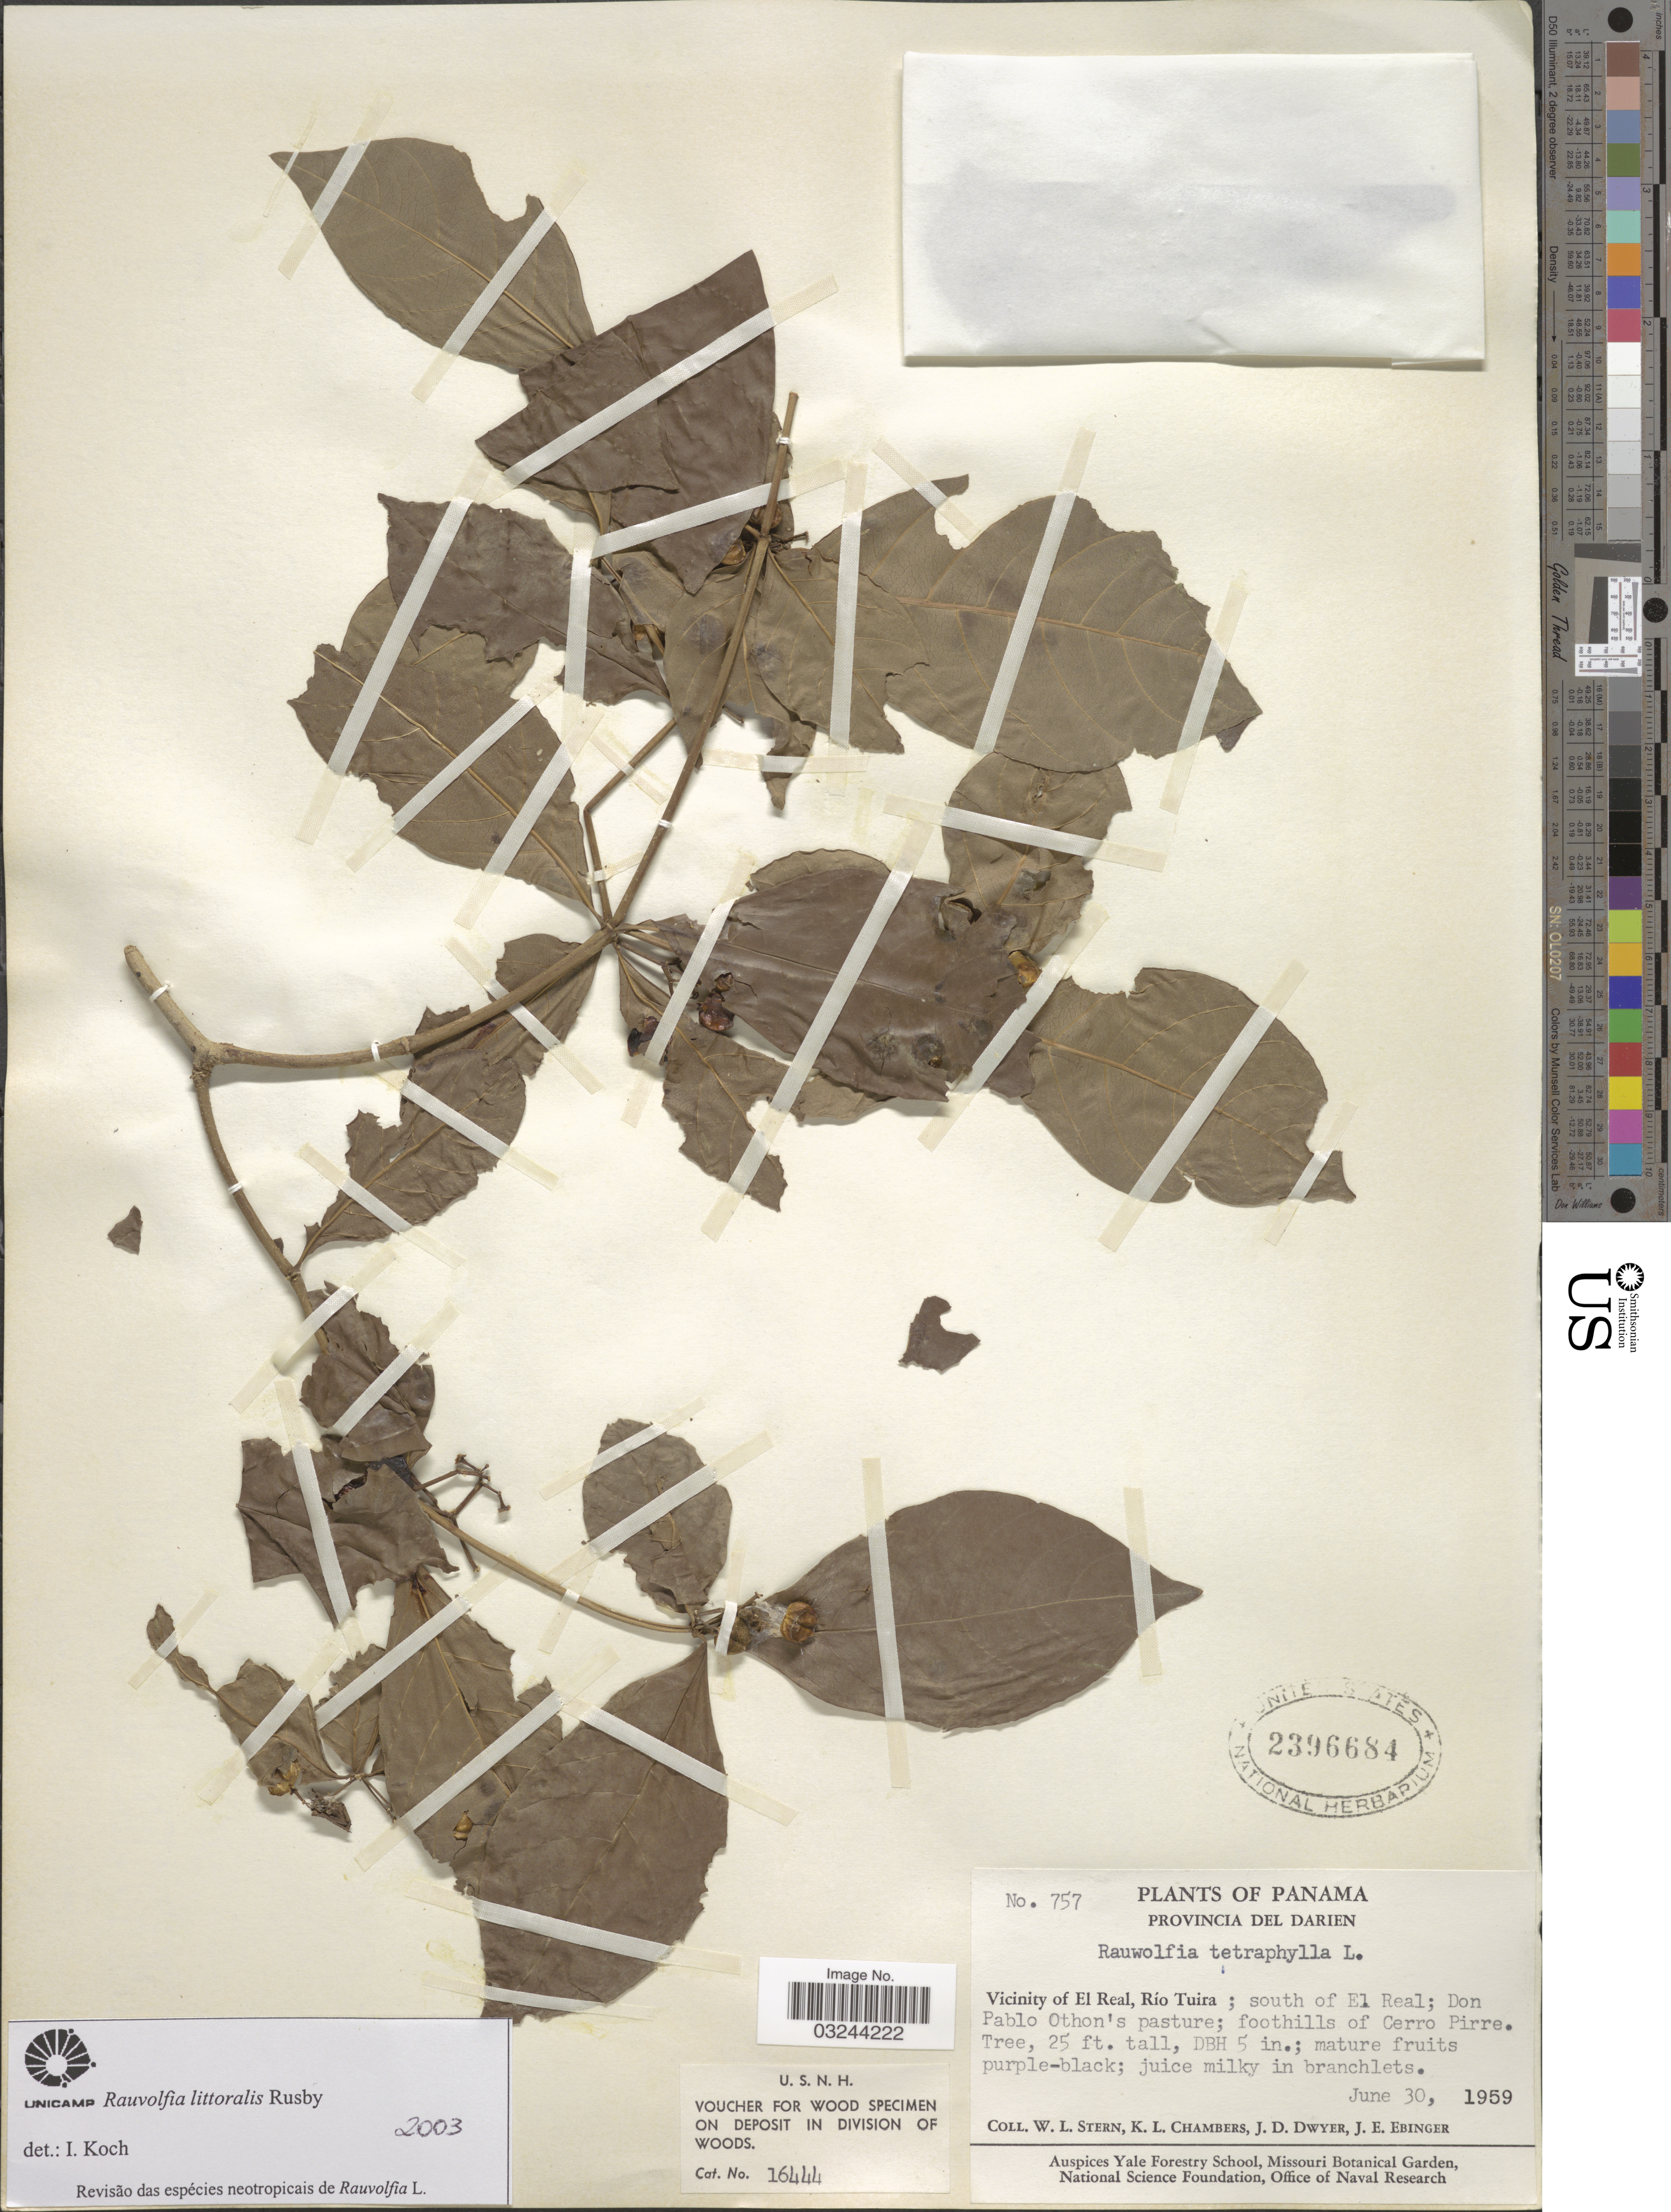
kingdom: Plantae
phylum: Tracheophyta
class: Magnoliopsida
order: Gentianales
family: Apocynaceae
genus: Rauvolfia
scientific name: Rauvolfia littoralis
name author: Rusby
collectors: W. L. Stern, K. Chambers, J. D. Dwyer & J. Ebinger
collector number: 757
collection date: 1959-06-30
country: Panama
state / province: Darién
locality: Provincia del Darien, Vicinity of El Real, Río Tuira; south of El Real; Don Pablo Othon's pasture; foothills of Cerro Pirre.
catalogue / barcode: US 2396684